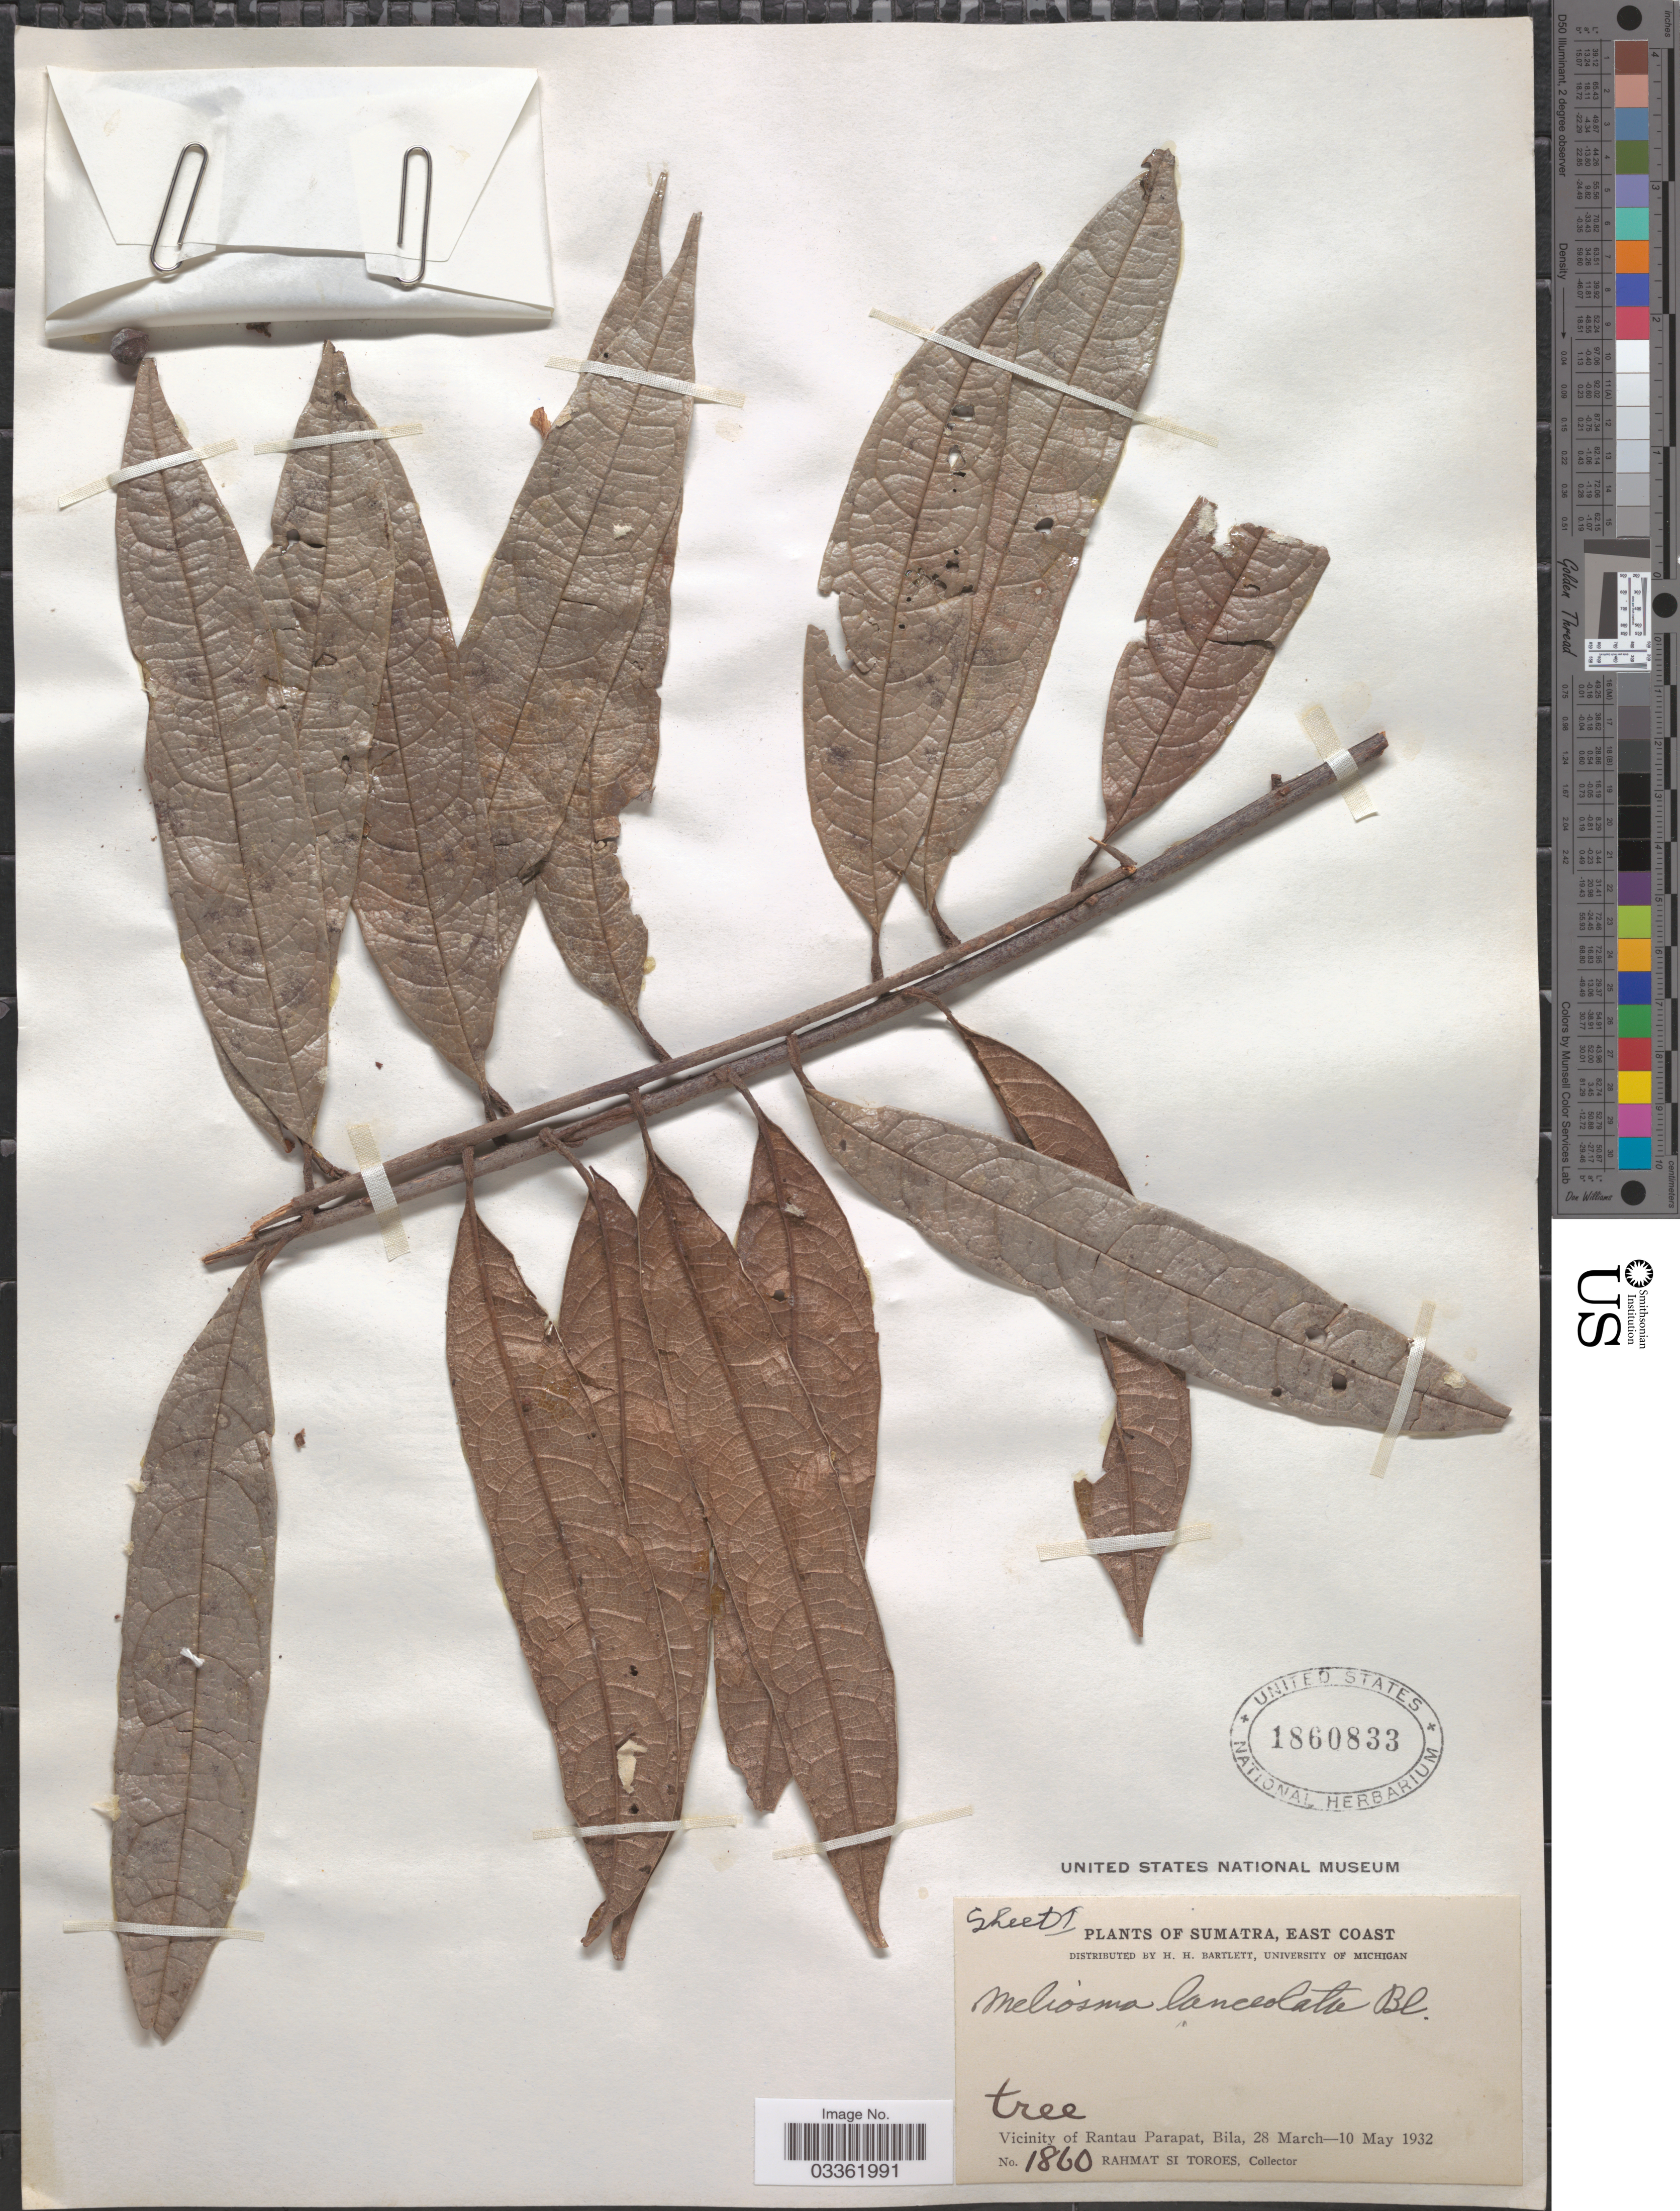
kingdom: Plantae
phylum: Tracheophyta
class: Magnoliopsida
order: Proteales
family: Sabiaceae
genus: Meliosma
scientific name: Meliosma lanceolata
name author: Blume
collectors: Rahmat Si Boeea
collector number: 1860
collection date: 1932-03-28/1932-05-10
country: Indonesia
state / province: Sumatra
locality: East Coast. Vicinity of Rantau Parapat, Bila.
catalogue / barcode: US 1860833